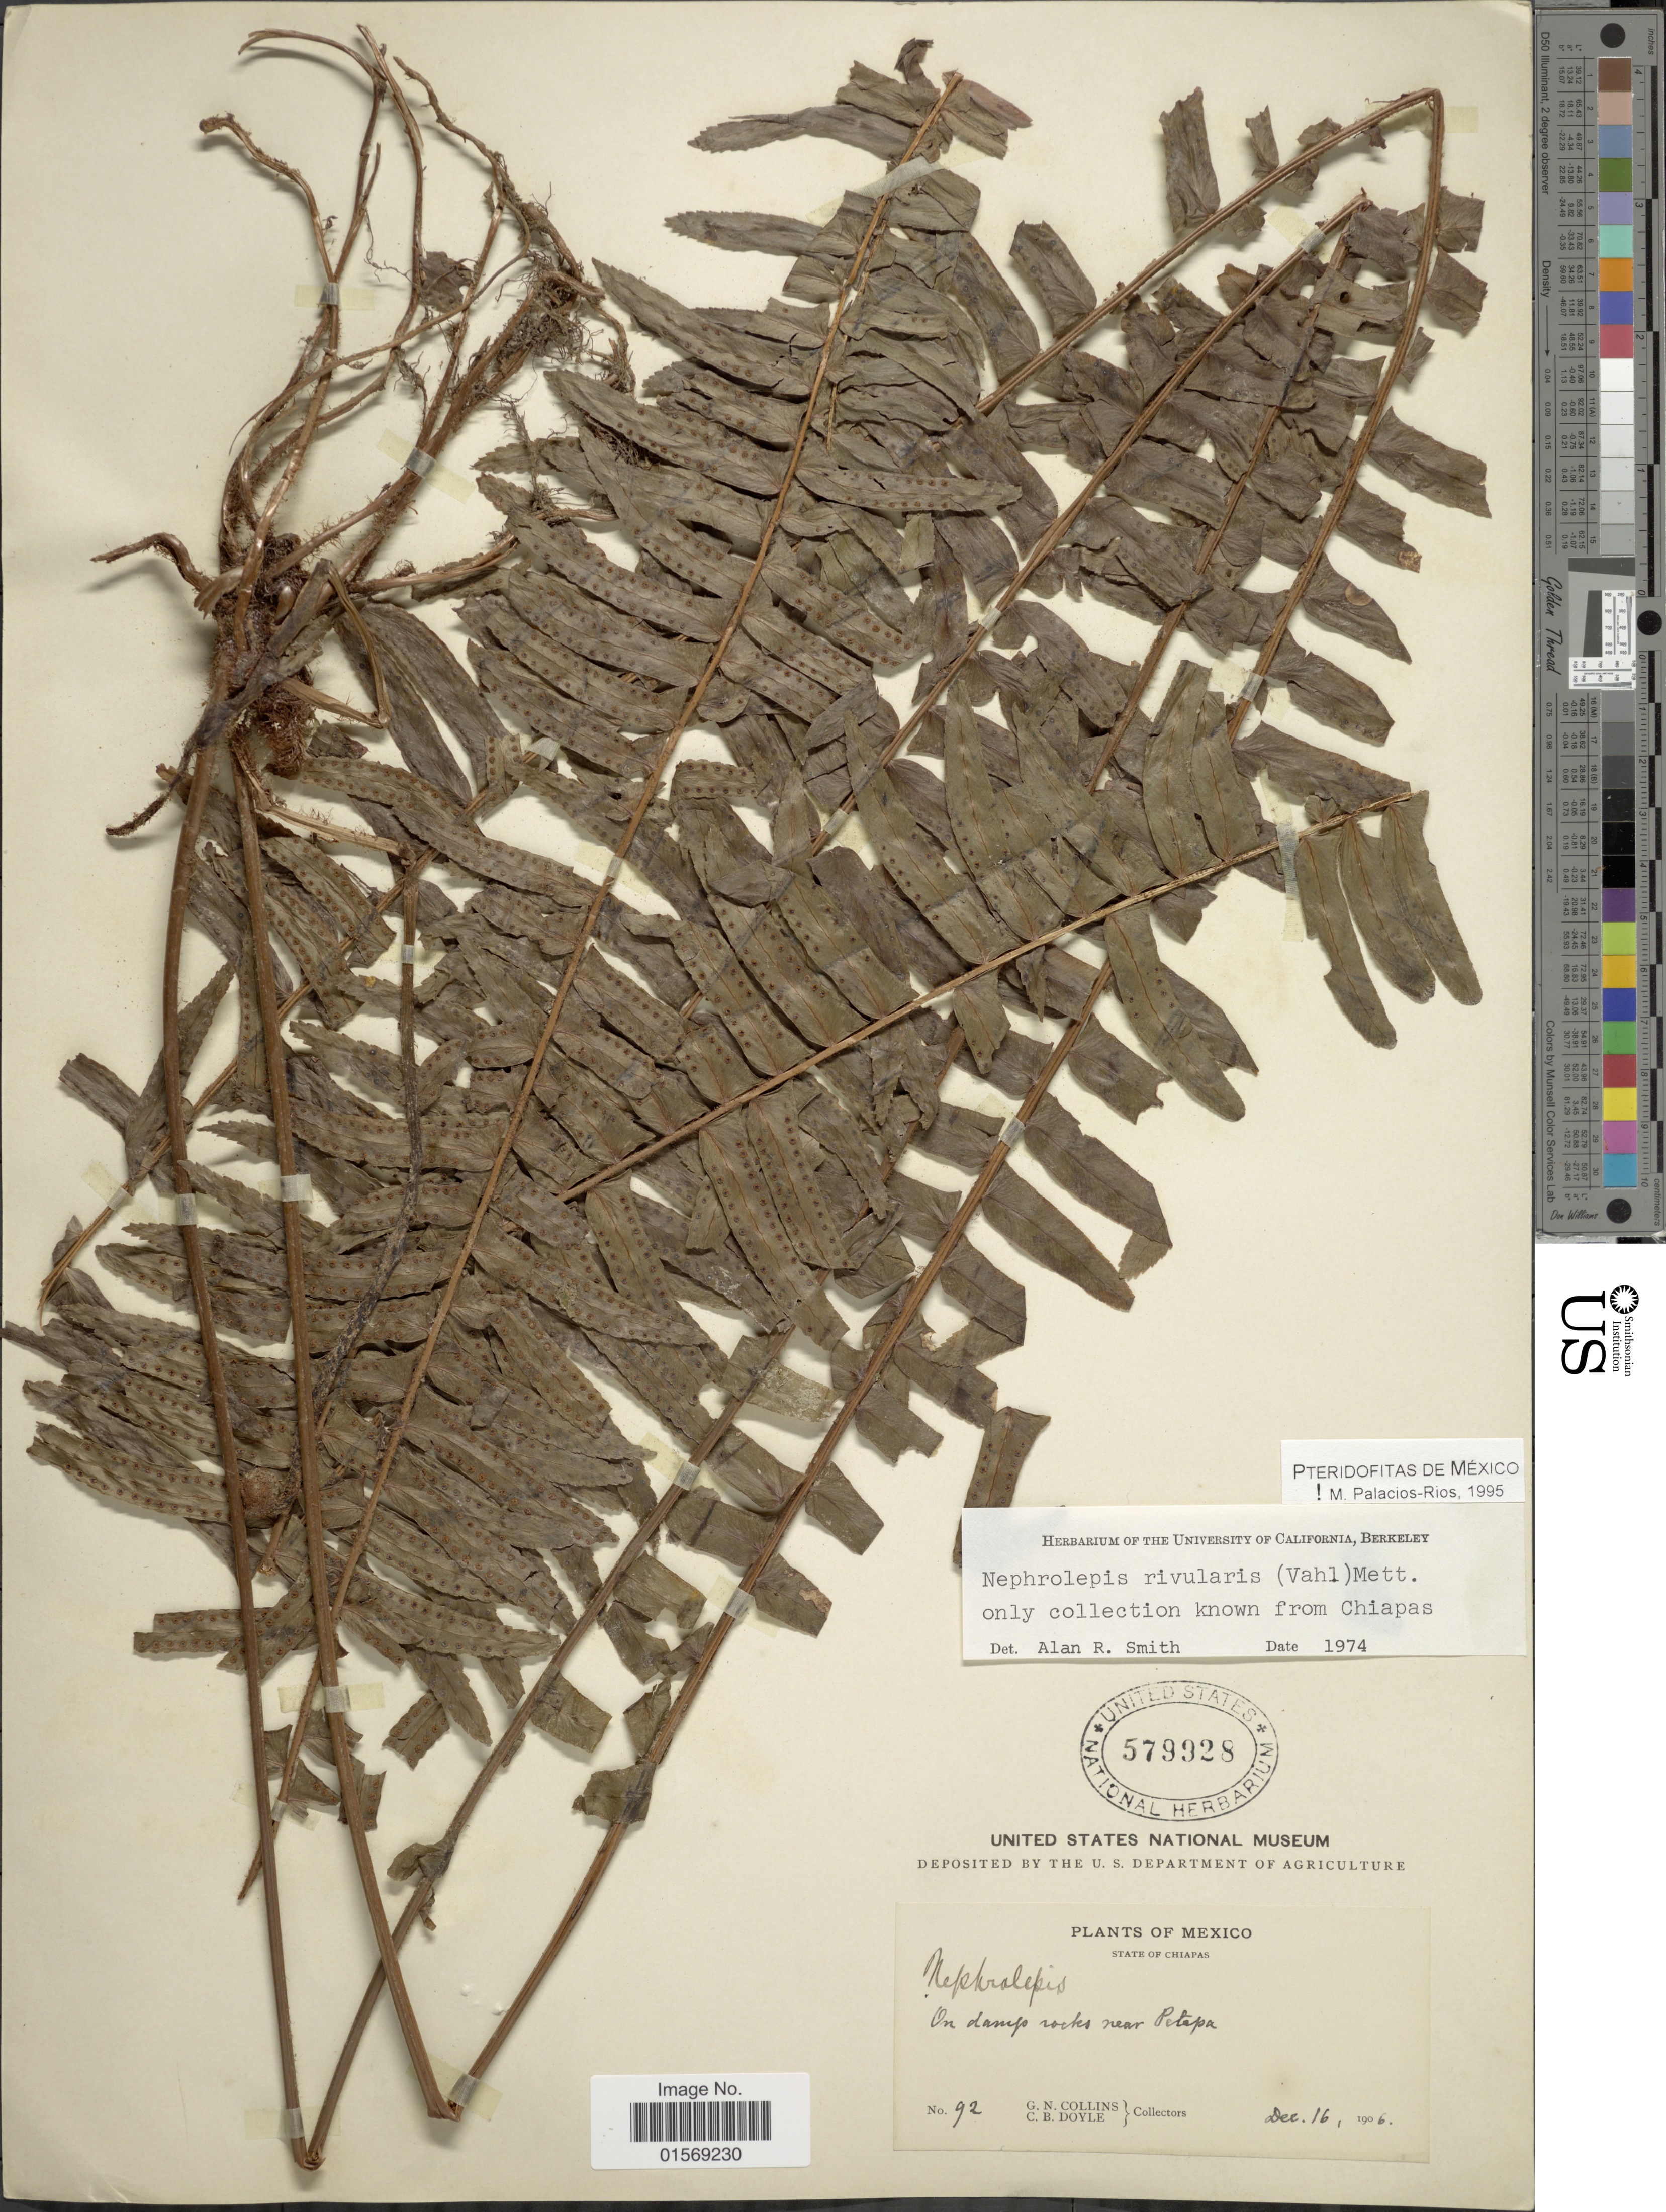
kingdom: Plantae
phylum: Tracheophyta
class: Polypodiopsida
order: Polypodiales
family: Nephrolepidaceae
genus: Nephrolepis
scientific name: Nephrolepis rivularis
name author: (Vahl) Mett. ex Krug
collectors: G. Collins & C. Doyle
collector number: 92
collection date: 1906-12-16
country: Mexico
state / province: Chiapas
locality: Mexico, State of Chiapas. On damp rocks near Petapa.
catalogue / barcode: US 579928